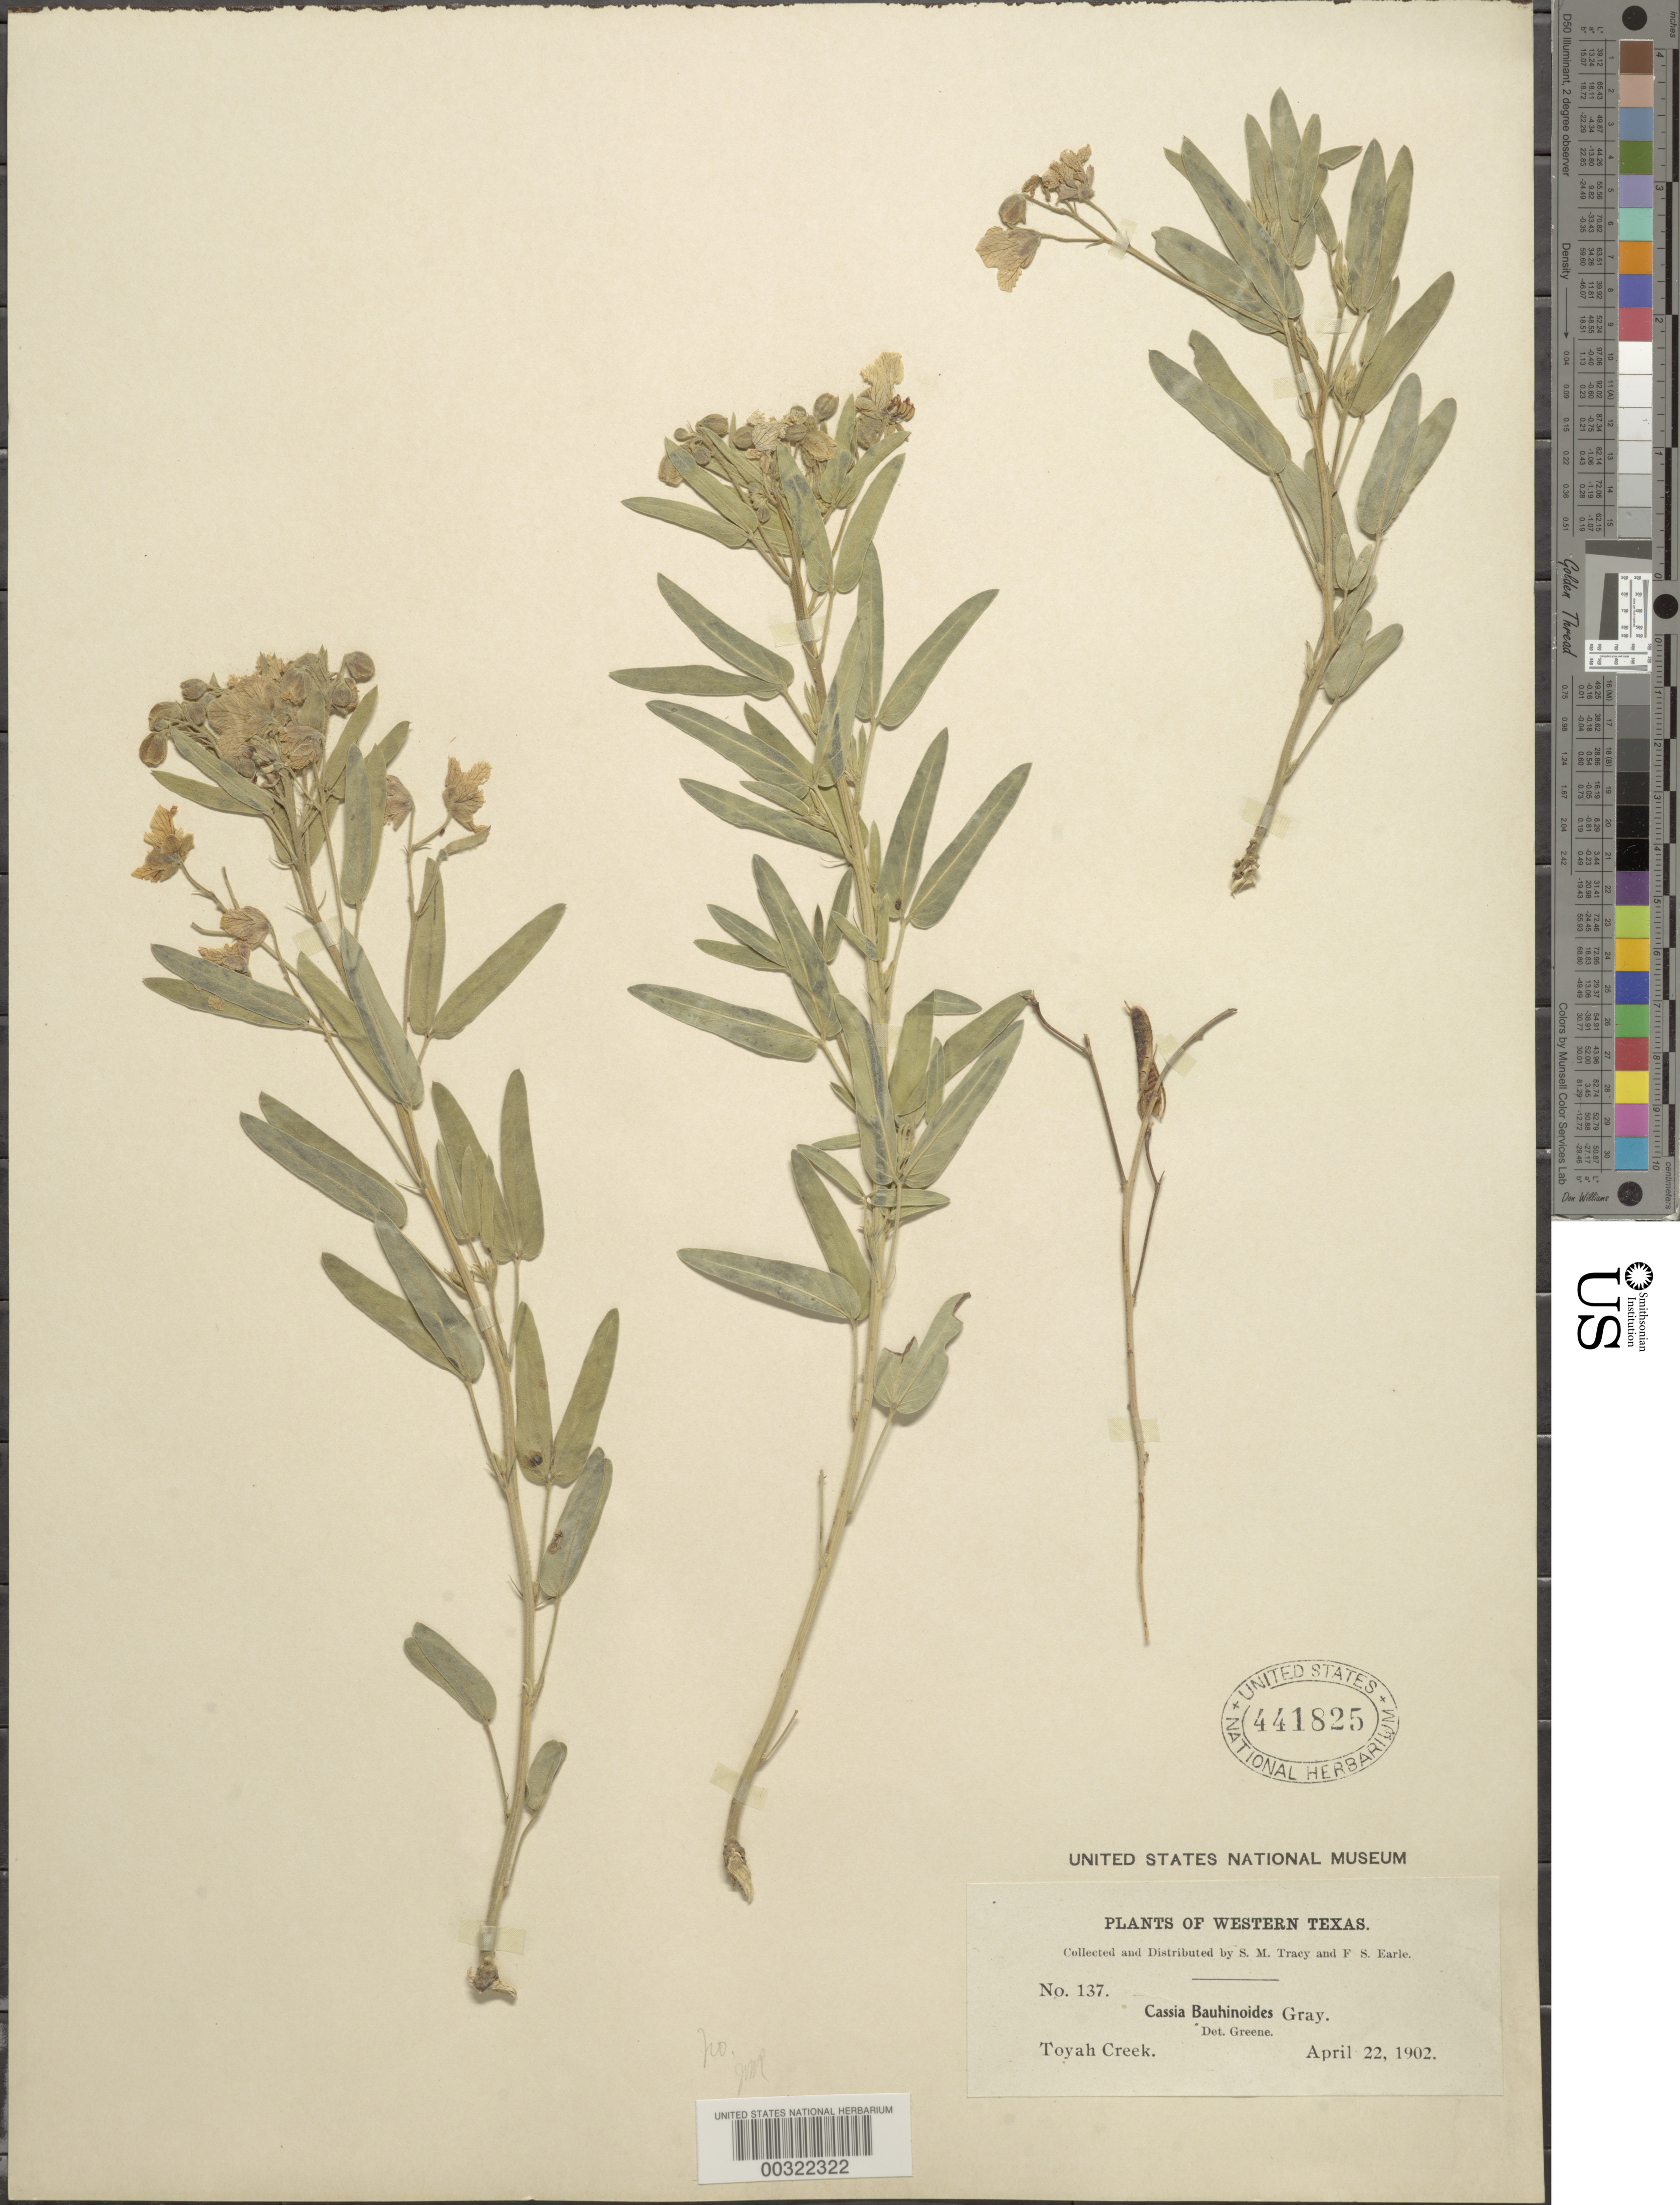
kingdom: Plantae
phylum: Tracheophyta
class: Magnoliopsida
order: Fabales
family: Fabaceae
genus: Senna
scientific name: Senna roemeriana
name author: (Scheele) H.S. Irwin & Barneby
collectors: S. M. Tracy & F. S. Earle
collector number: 137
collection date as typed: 22 Apr 1902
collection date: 1902-04-22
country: United States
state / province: Texas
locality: Toyah creek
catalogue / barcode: US 441825